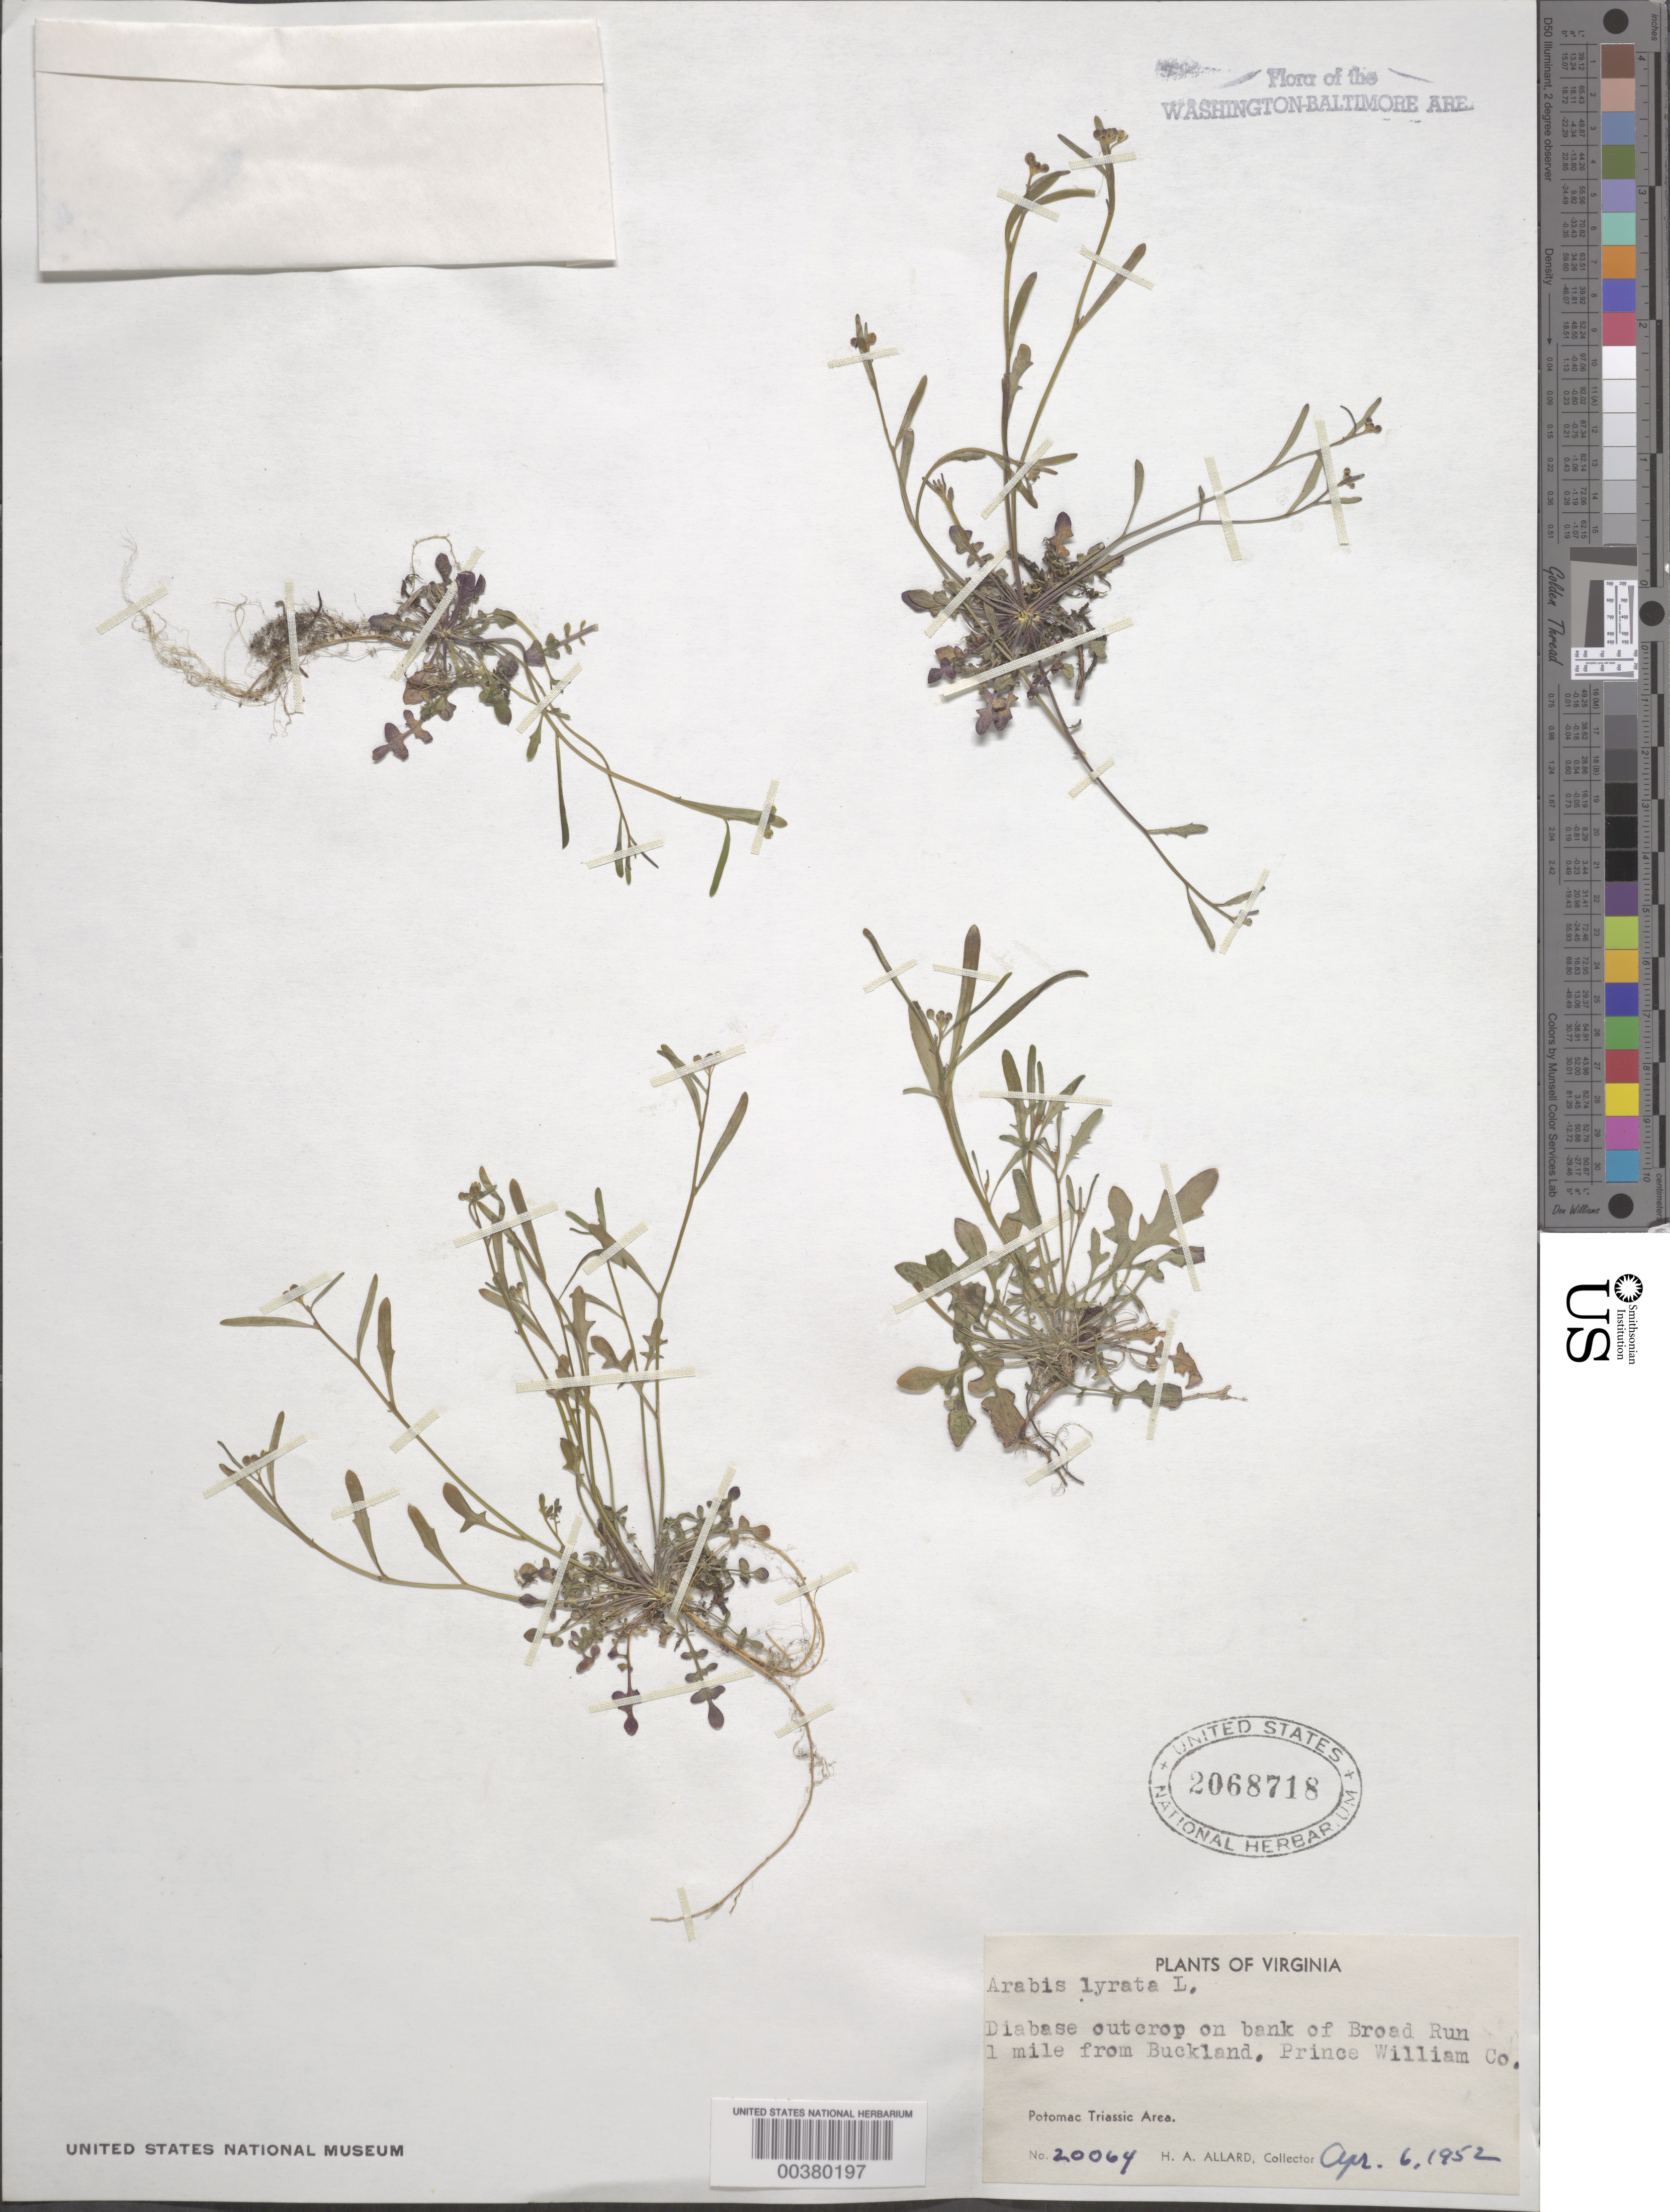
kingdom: Plantae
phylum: Tracheophyta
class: Magnoliopsida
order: Brassicales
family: Brassicaceae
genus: Arabidopsis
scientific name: Arabidopsis lyrata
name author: (L.) O'Kane & Al-Shehbaz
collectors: H. A. Allard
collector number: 20064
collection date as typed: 06 Apr 1952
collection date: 1952-04-06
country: United States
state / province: Virginia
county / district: Prince William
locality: Broad Run, Buckland vicinity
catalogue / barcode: US 2068718